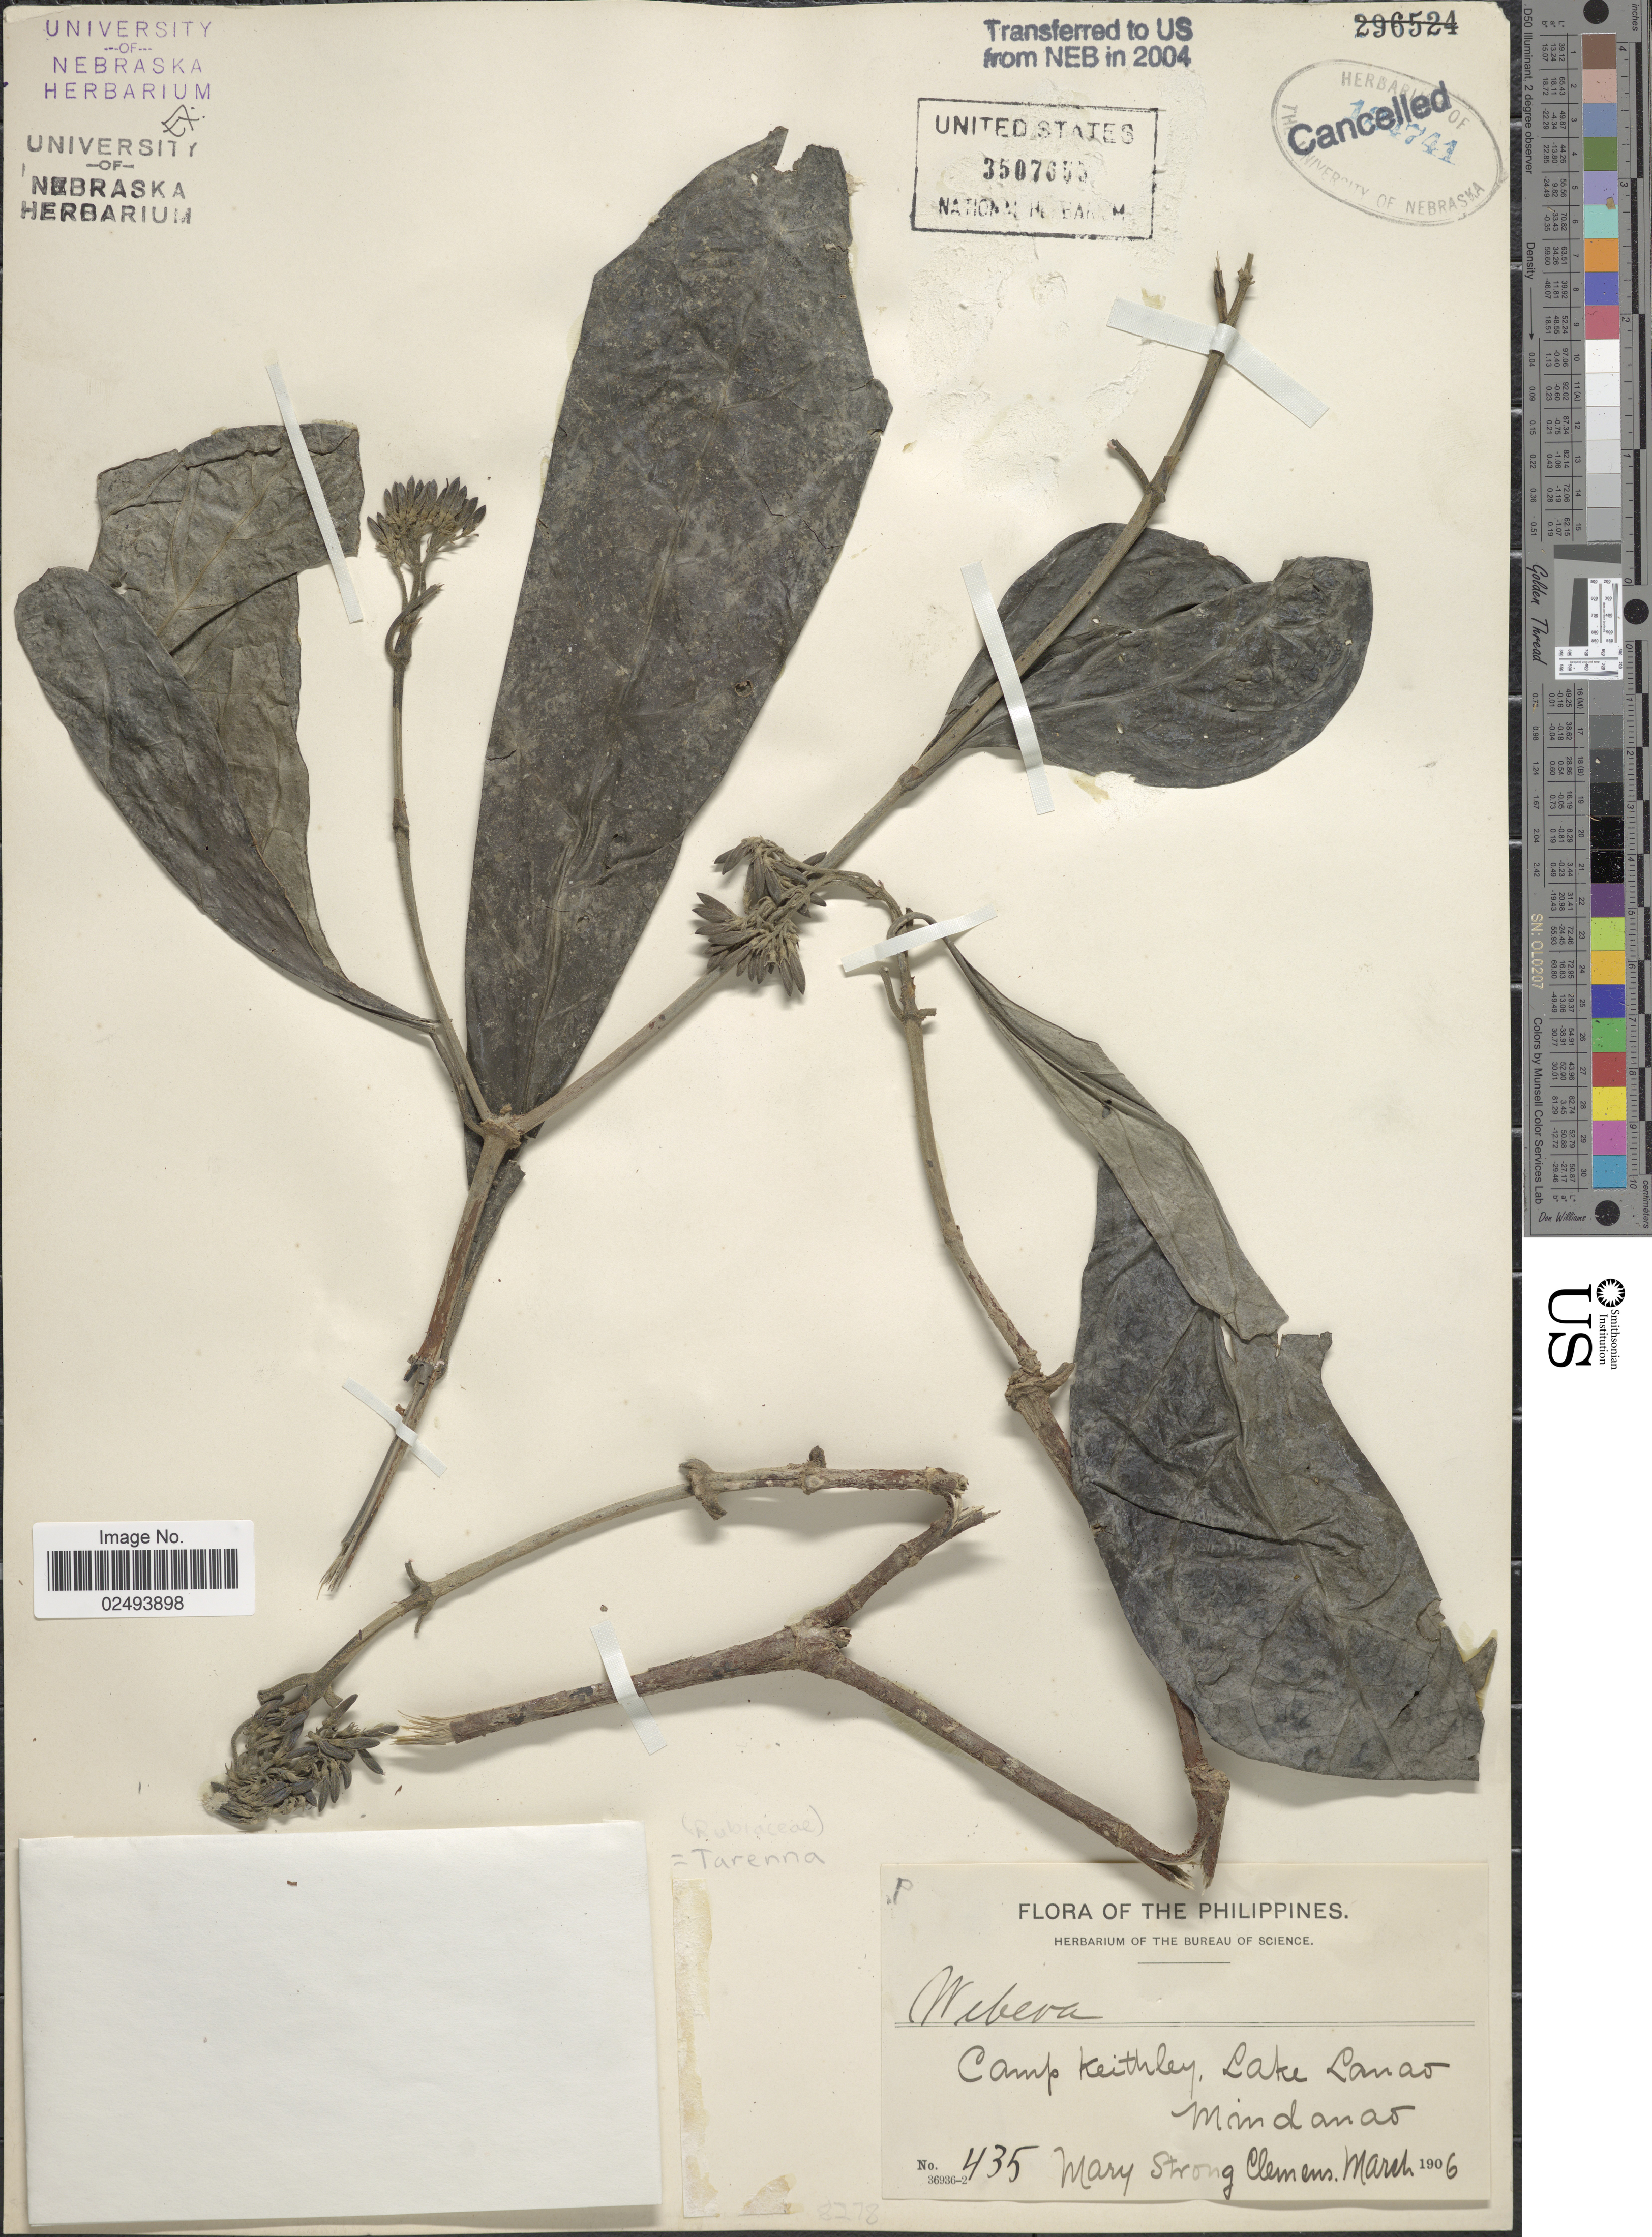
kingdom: Plantae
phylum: Tracheophyta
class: Magnoliopsida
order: Gentianales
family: Rubiaceae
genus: Tarenna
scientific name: Tarenna sp.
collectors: M. S. Clemens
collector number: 435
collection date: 1906-03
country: Philippines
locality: Camp Keithley, Lake Lanao, Mindanao